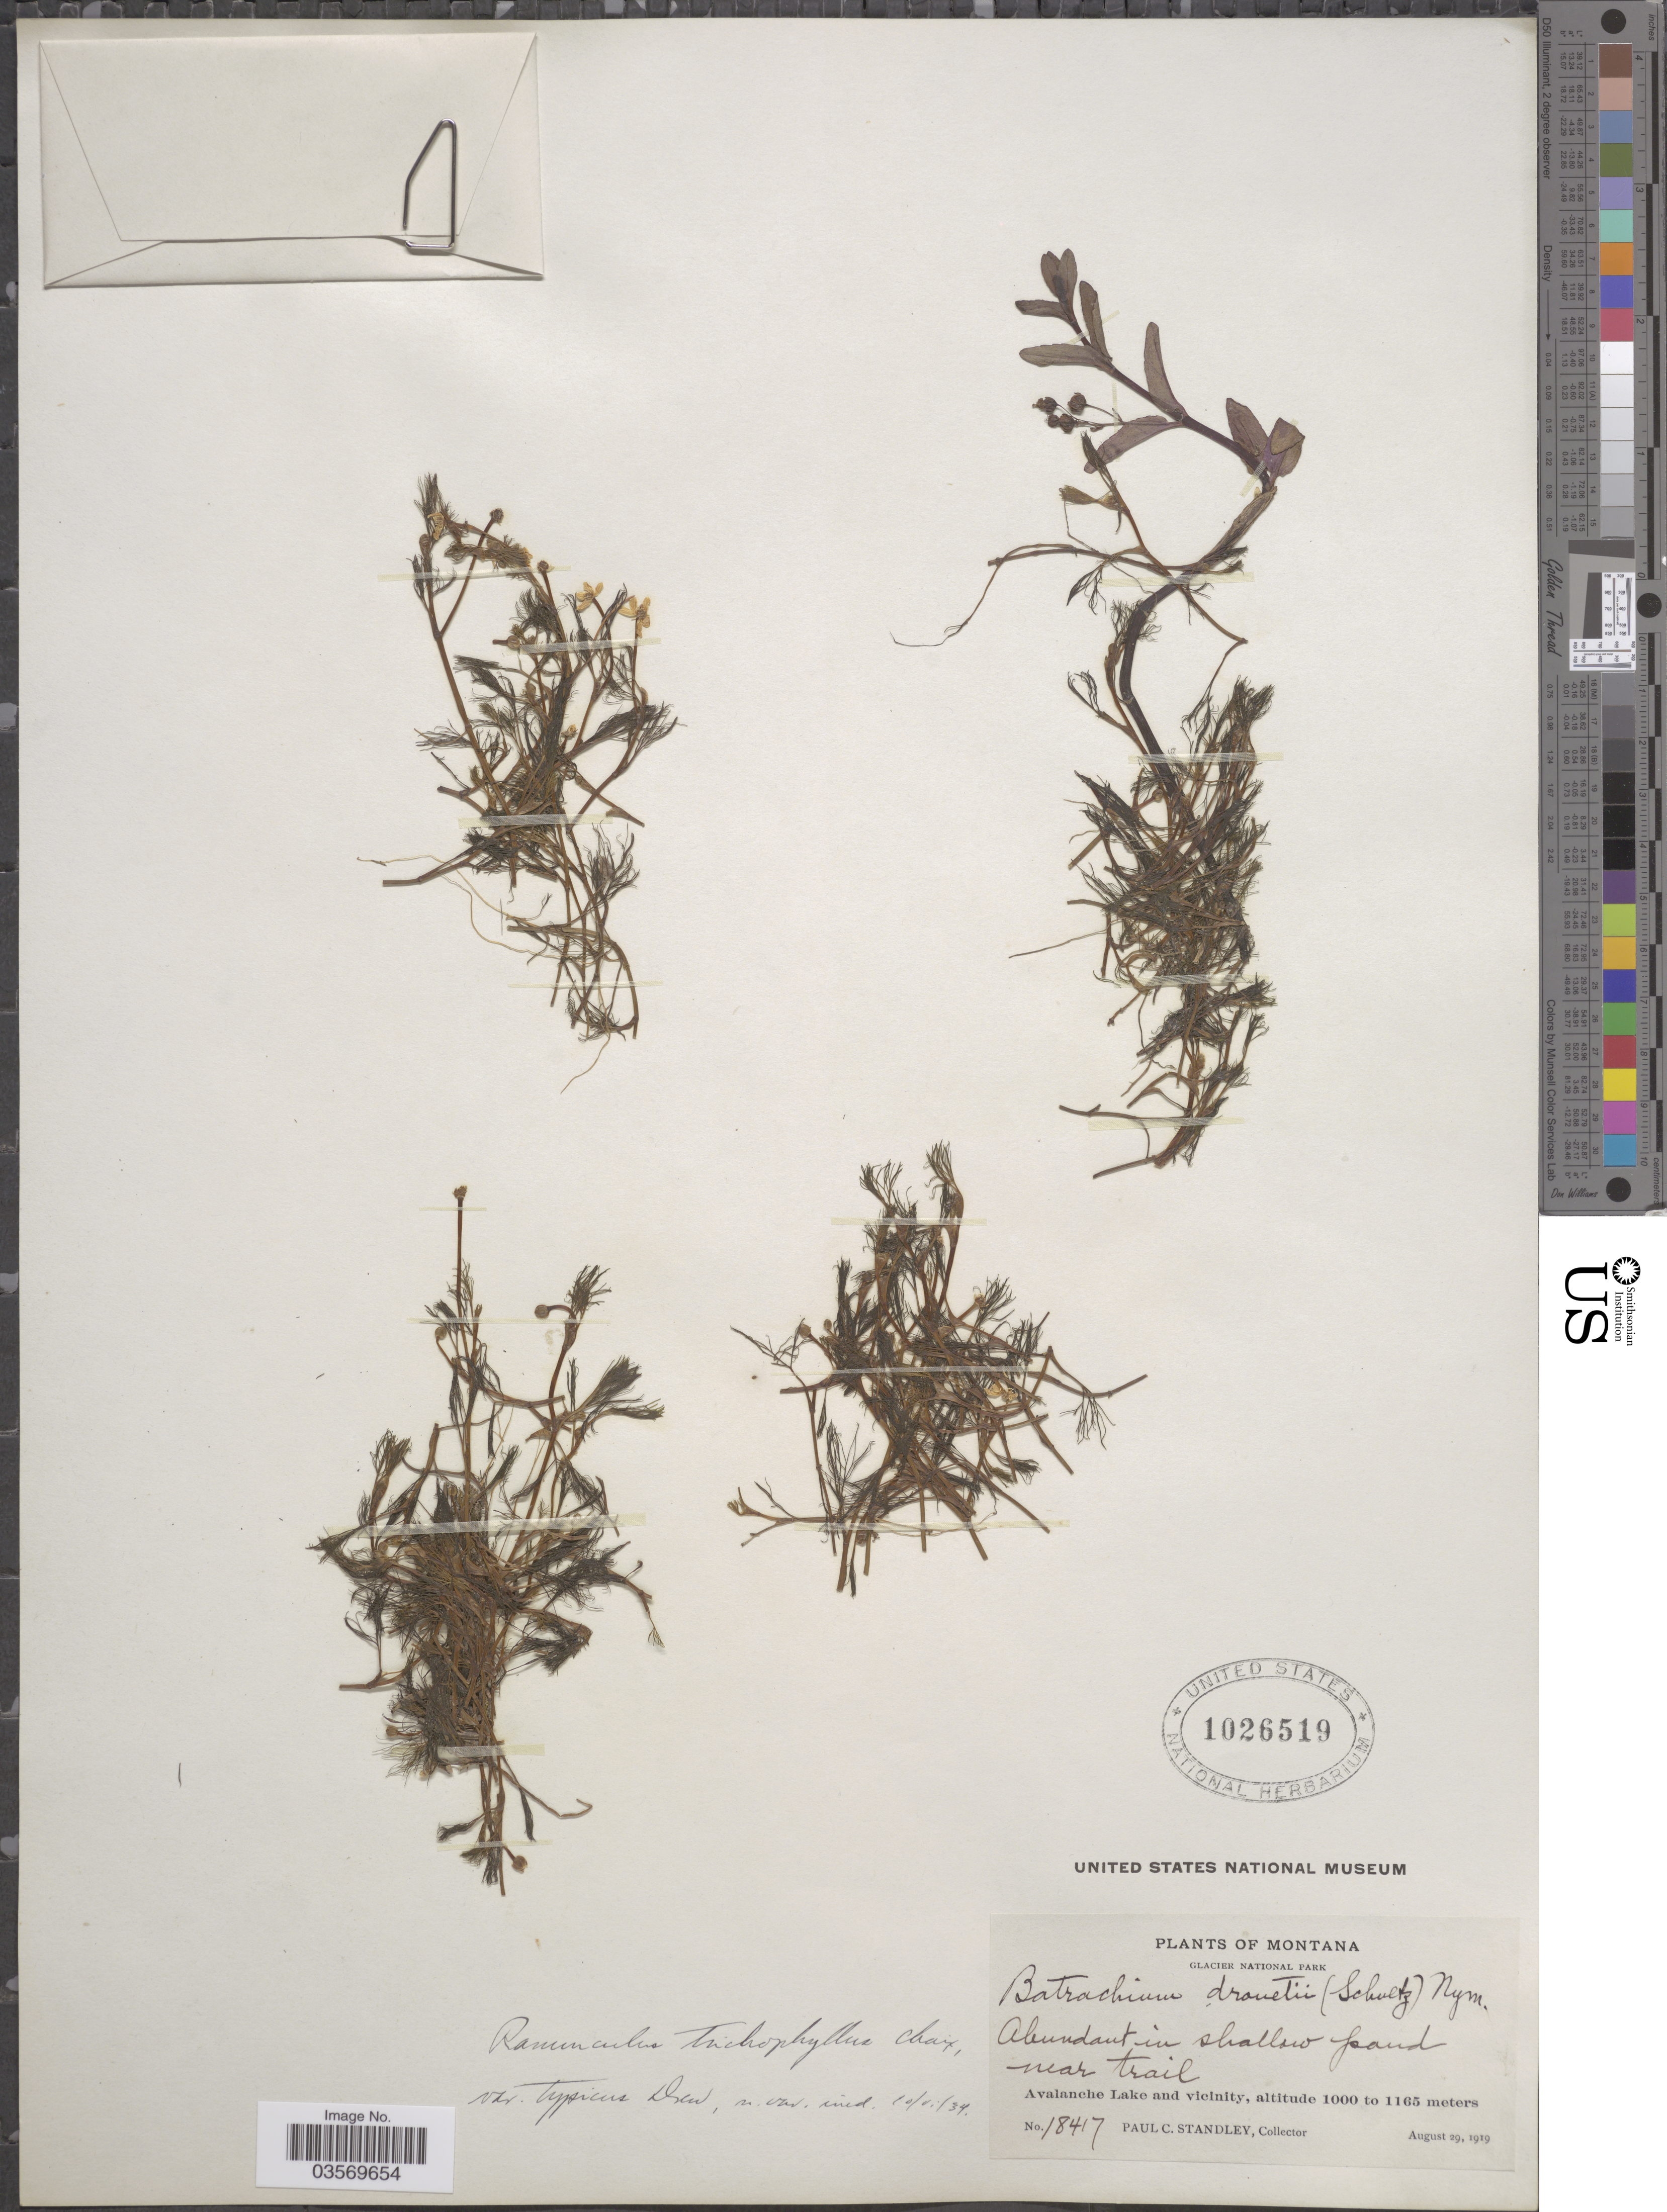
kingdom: Plantae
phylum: Tracheophyta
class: Magnoliopsida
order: Ranunculales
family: Ranunculaceae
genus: Ranunculus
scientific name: Ranunculus trichophyllus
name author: Chaix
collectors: P. C. Standley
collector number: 18417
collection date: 1919-08-29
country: United States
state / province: Montana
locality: Glacier National Park. Abundant in shallow pond near trail. Avalanche Lake and vicinity.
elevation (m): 1000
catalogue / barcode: US 1026519